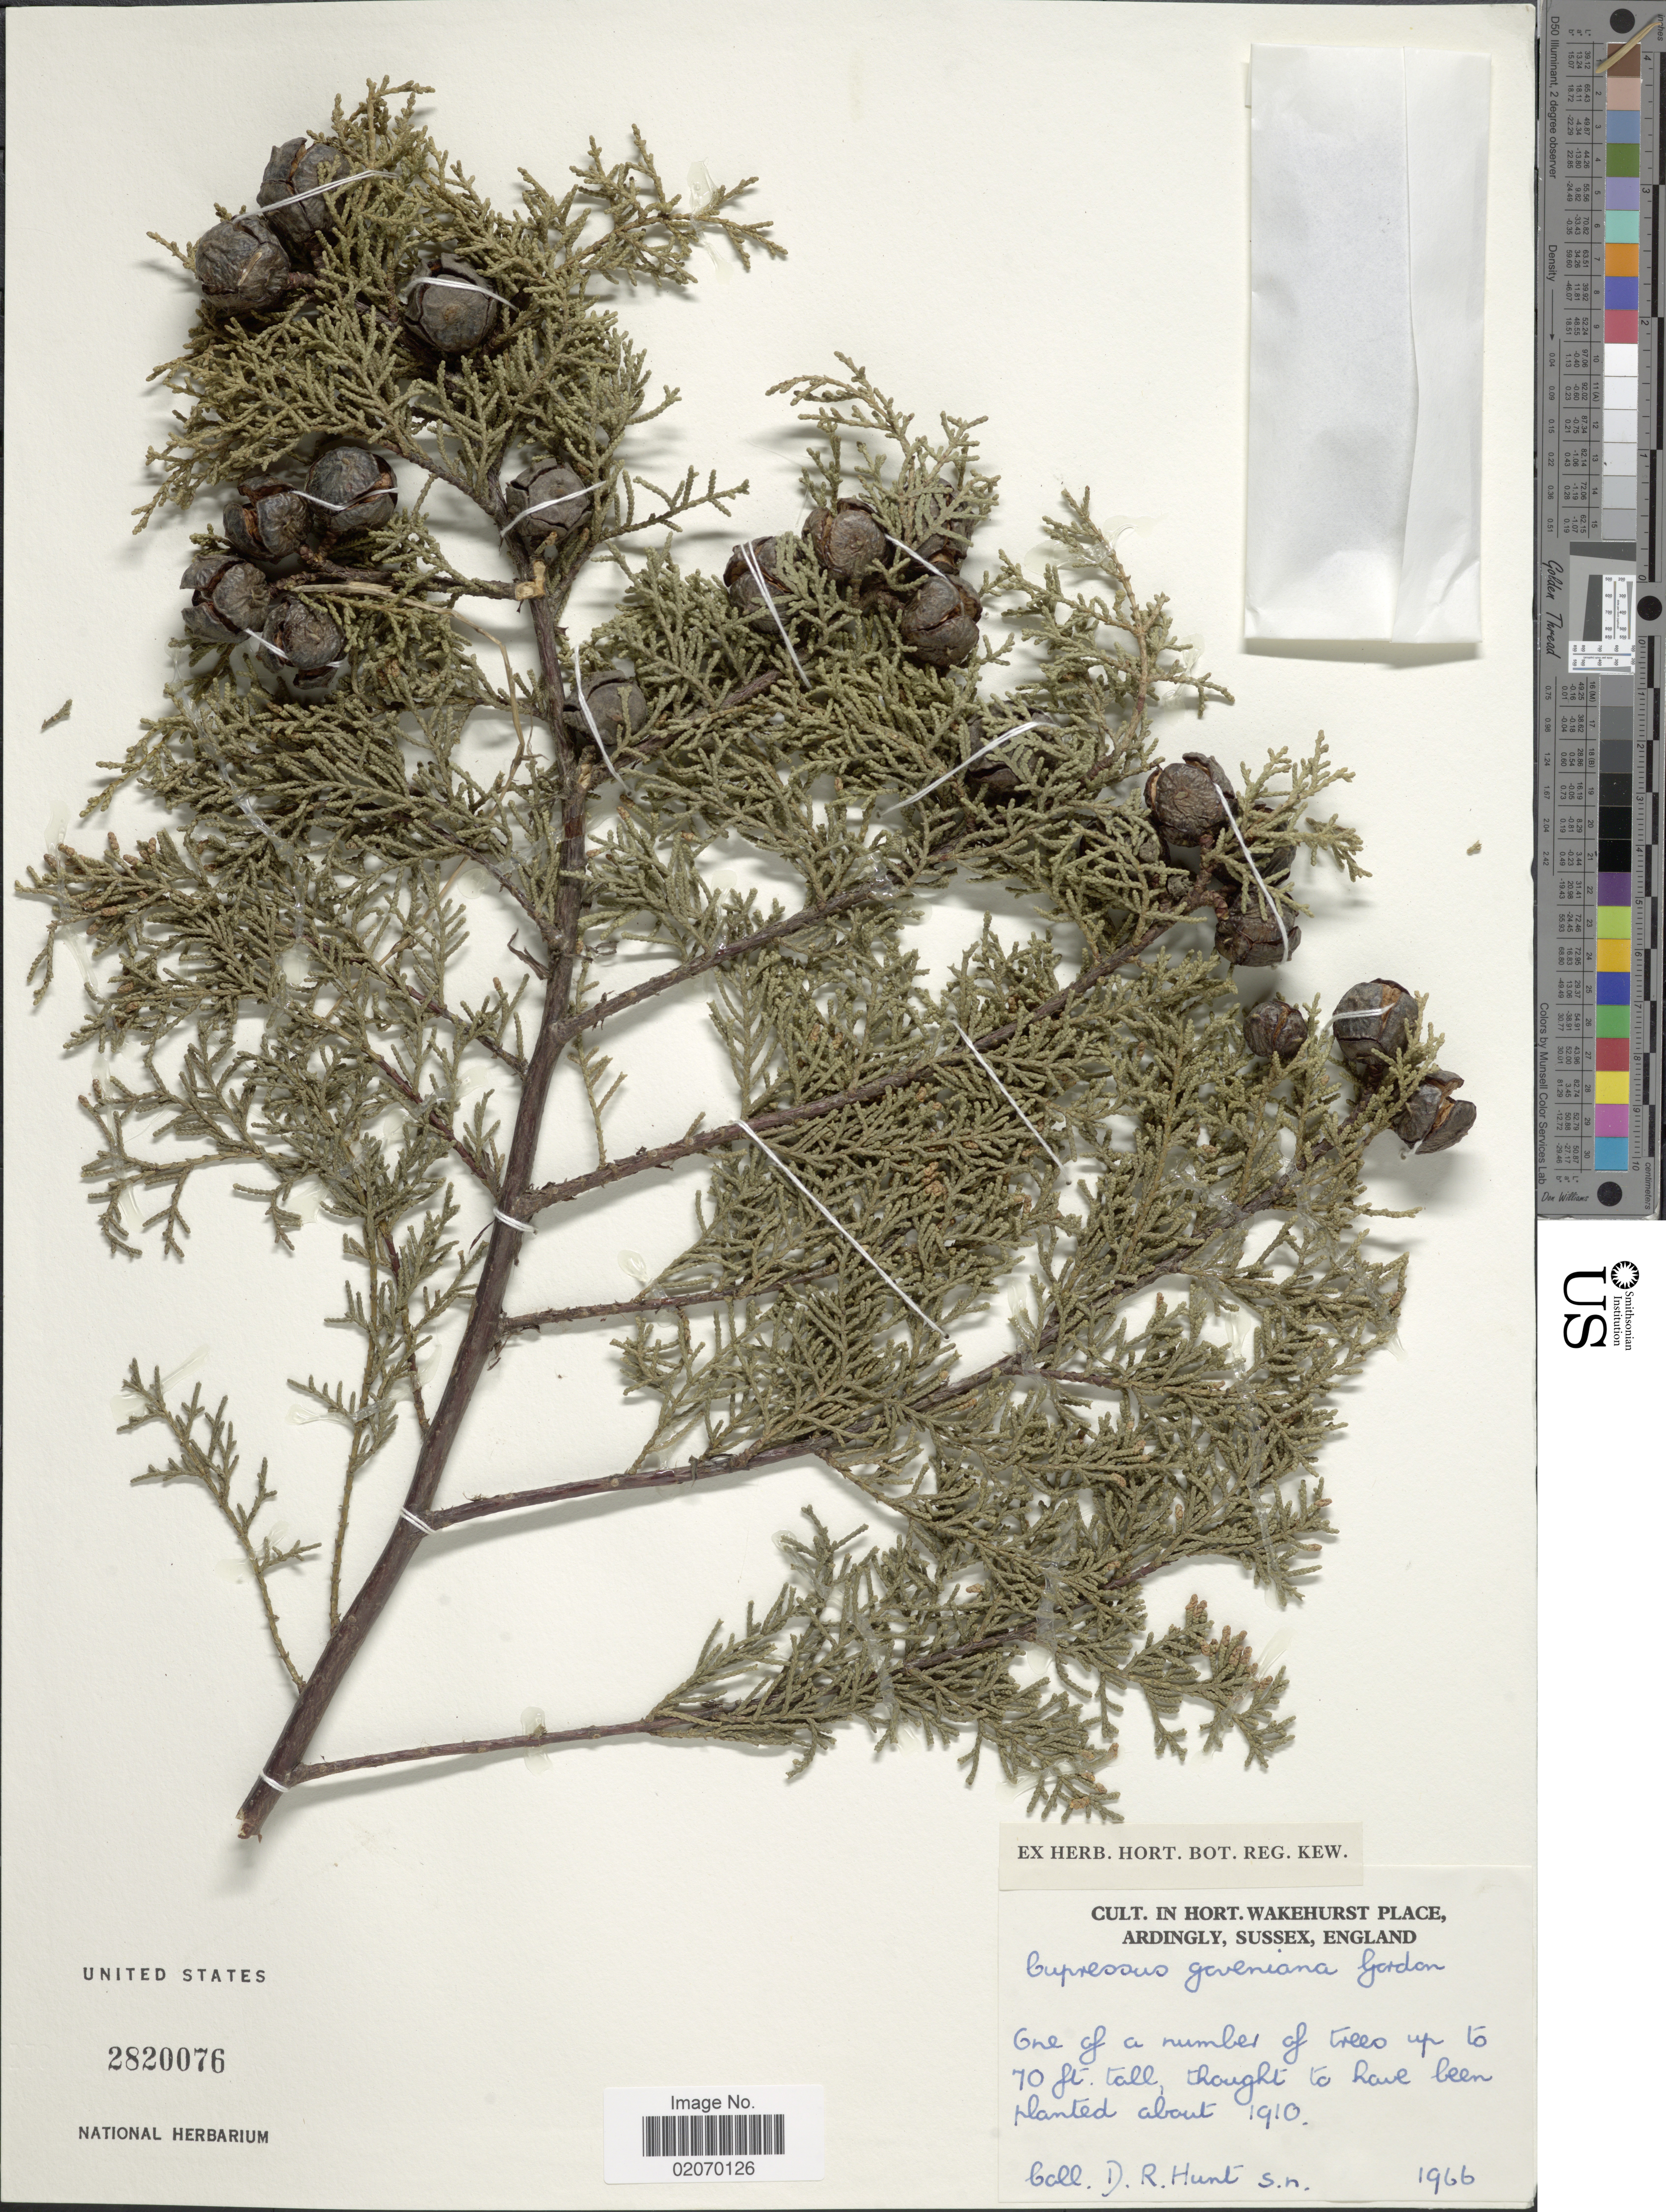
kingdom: Plantae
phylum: Tracheophyta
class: Pinopsida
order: Pinales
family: Cupressaceae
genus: Hesperocyparis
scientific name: Hesperocyparis goveniana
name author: (Gordon) Bartel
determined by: (US) Smithsonian Institution - National Museum of Natural History - Department of Botany (UNITED STATES)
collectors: D. R. Hunt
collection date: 1966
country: United Kingdom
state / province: England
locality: Wakehurst place, Ardingly, Sussex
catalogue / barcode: US 2820076